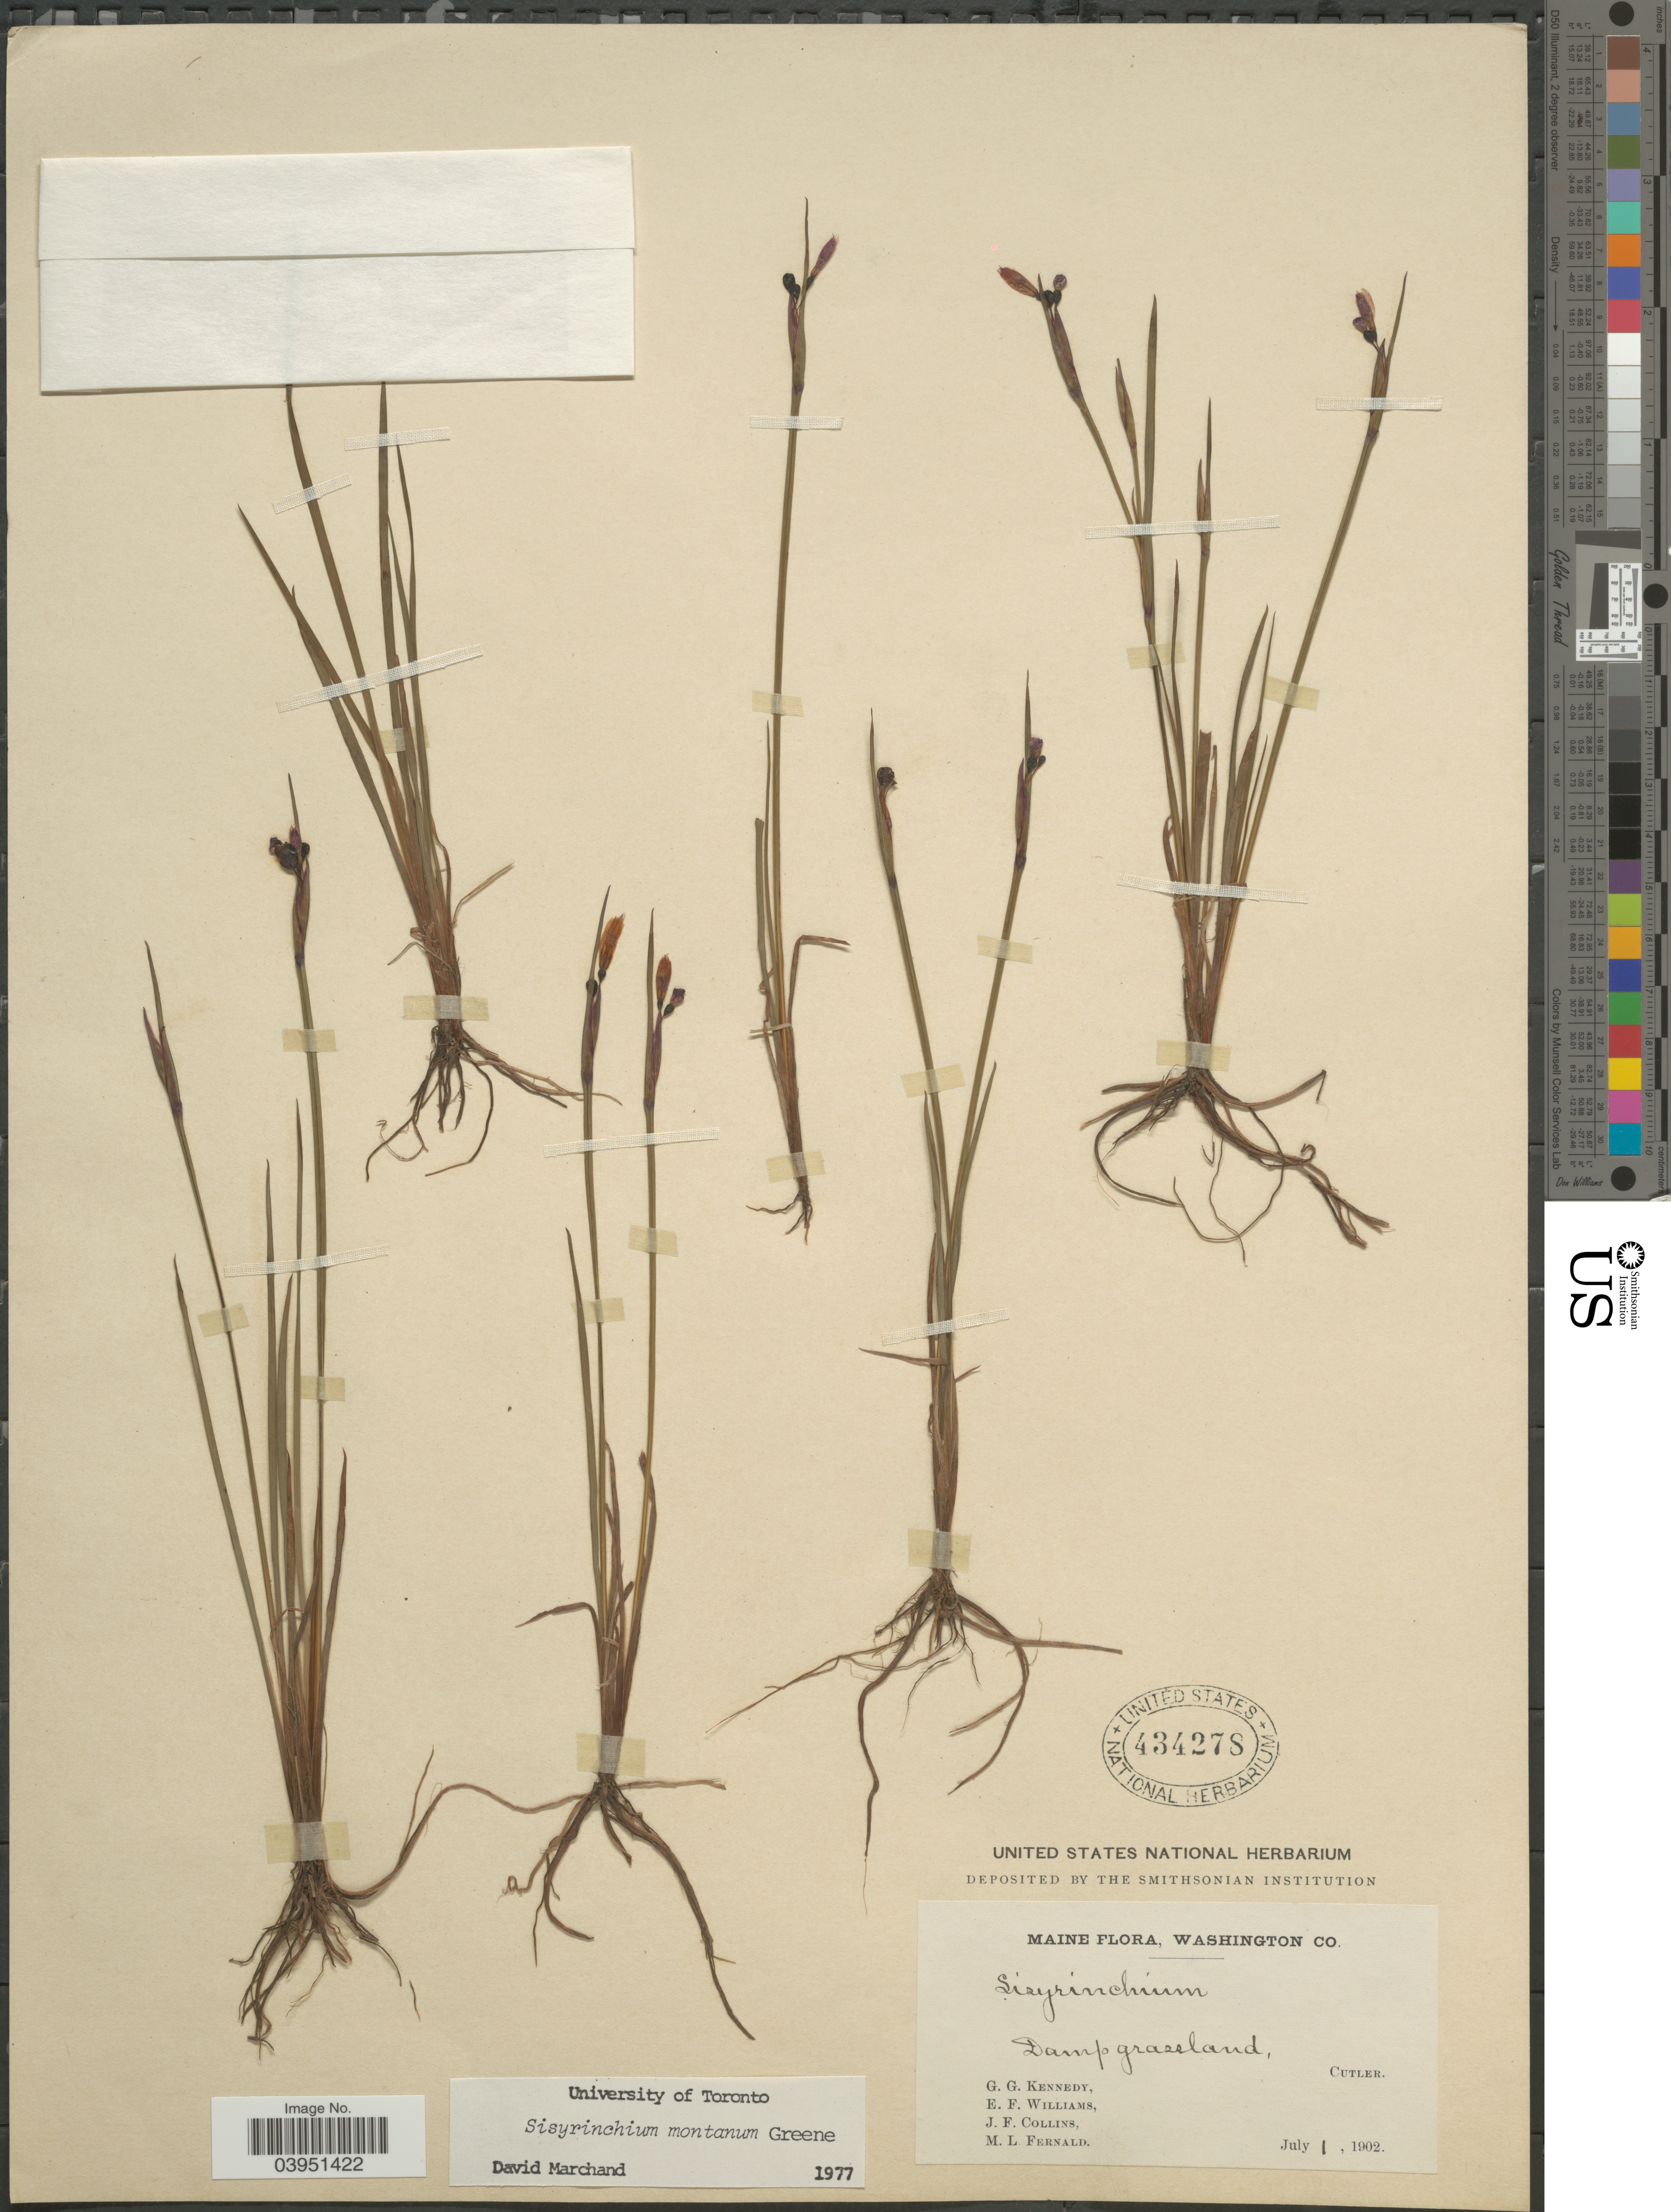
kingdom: Plantae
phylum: Tracheophyta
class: Liliopsida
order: Asparagales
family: Iridaceae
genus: Sisyrinchium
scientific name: Sisyrinchium montanum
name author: Greene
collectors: G. Kennedy, E. Williams, J. Collins & M. L. Fernald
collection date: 1902-07-01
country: United States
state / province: Maine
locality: Washington Co. Damp grassland, Cutler.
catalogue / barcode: US 434278